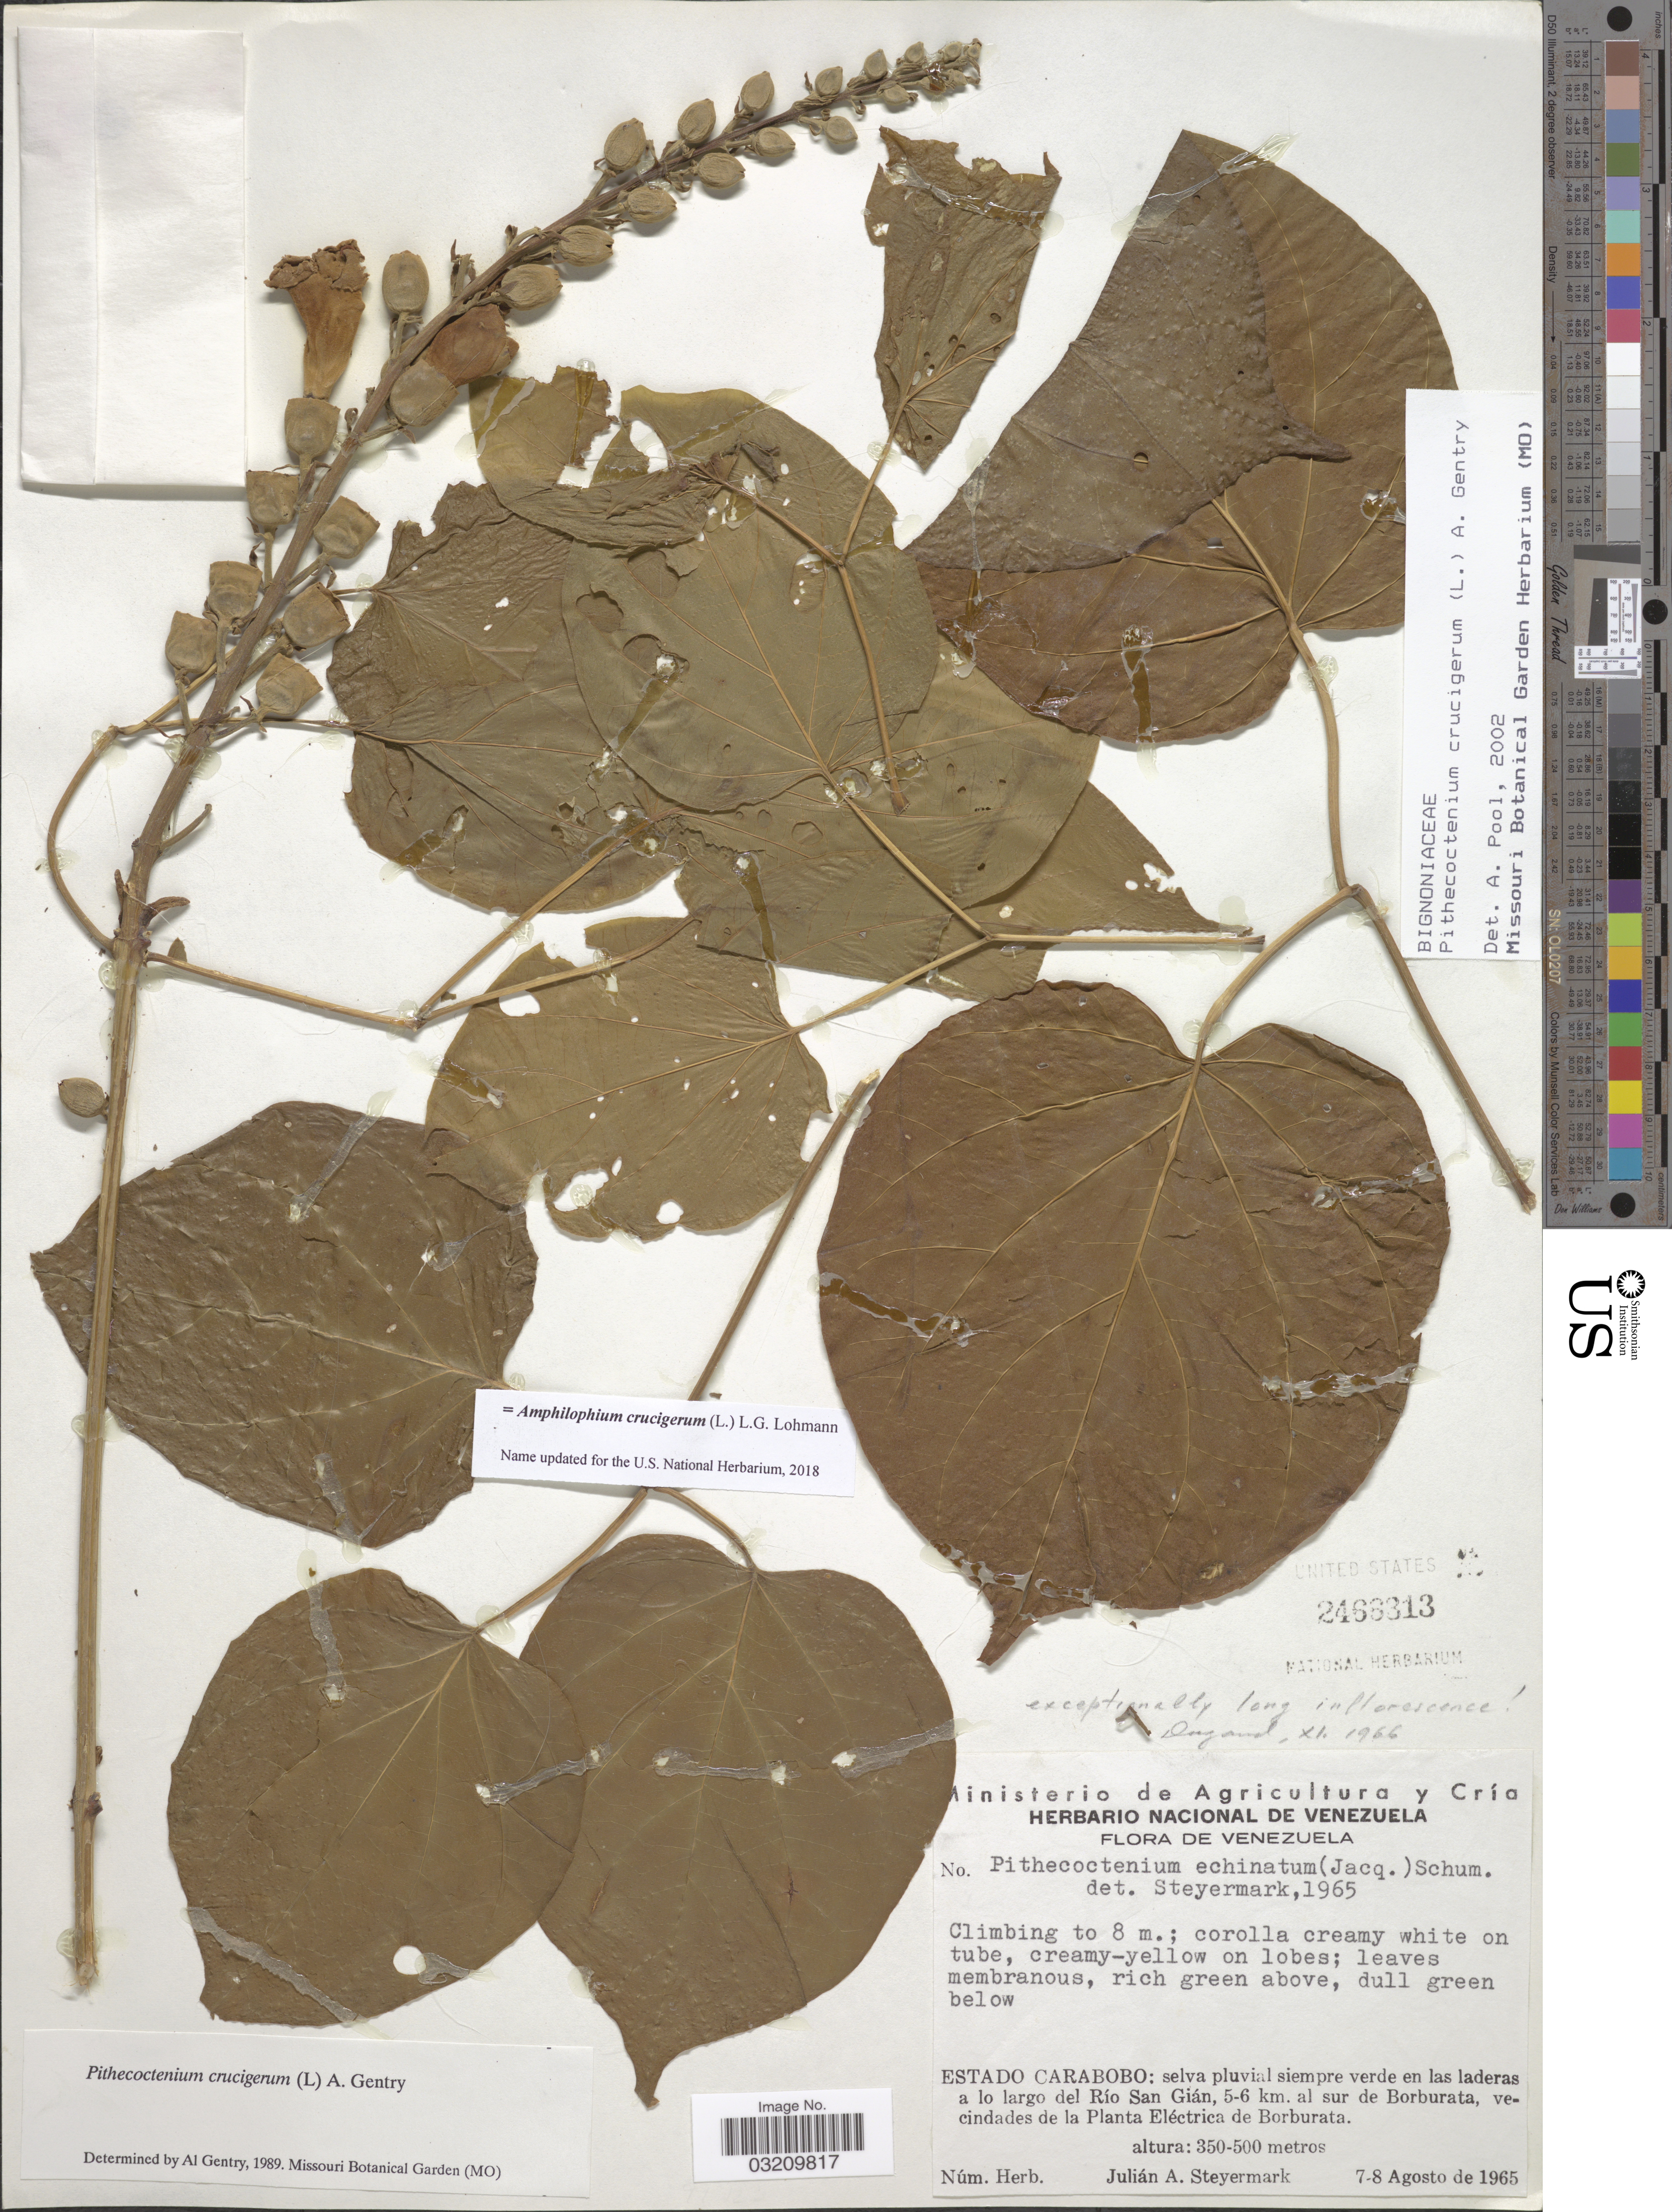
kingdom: Plantae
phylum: Tracheophyta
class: Magnoliopsida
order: Lamiales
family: Bignoniaceae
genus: Amphilophium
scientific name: Amphilophium crucigerum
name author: (L.) L.G. Lohmann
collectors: J. Steyermark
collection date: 1965-08-07/1965-08-08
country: Venezuela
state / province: Carabobo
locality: Selva pluvial siempre verde en las laderas a lo largo del Río San Gián, 5-6 km. al sur de Borburata, vecindades de la Planta Eléctrica de Borburata.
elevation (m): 350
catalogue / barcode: US 2466313